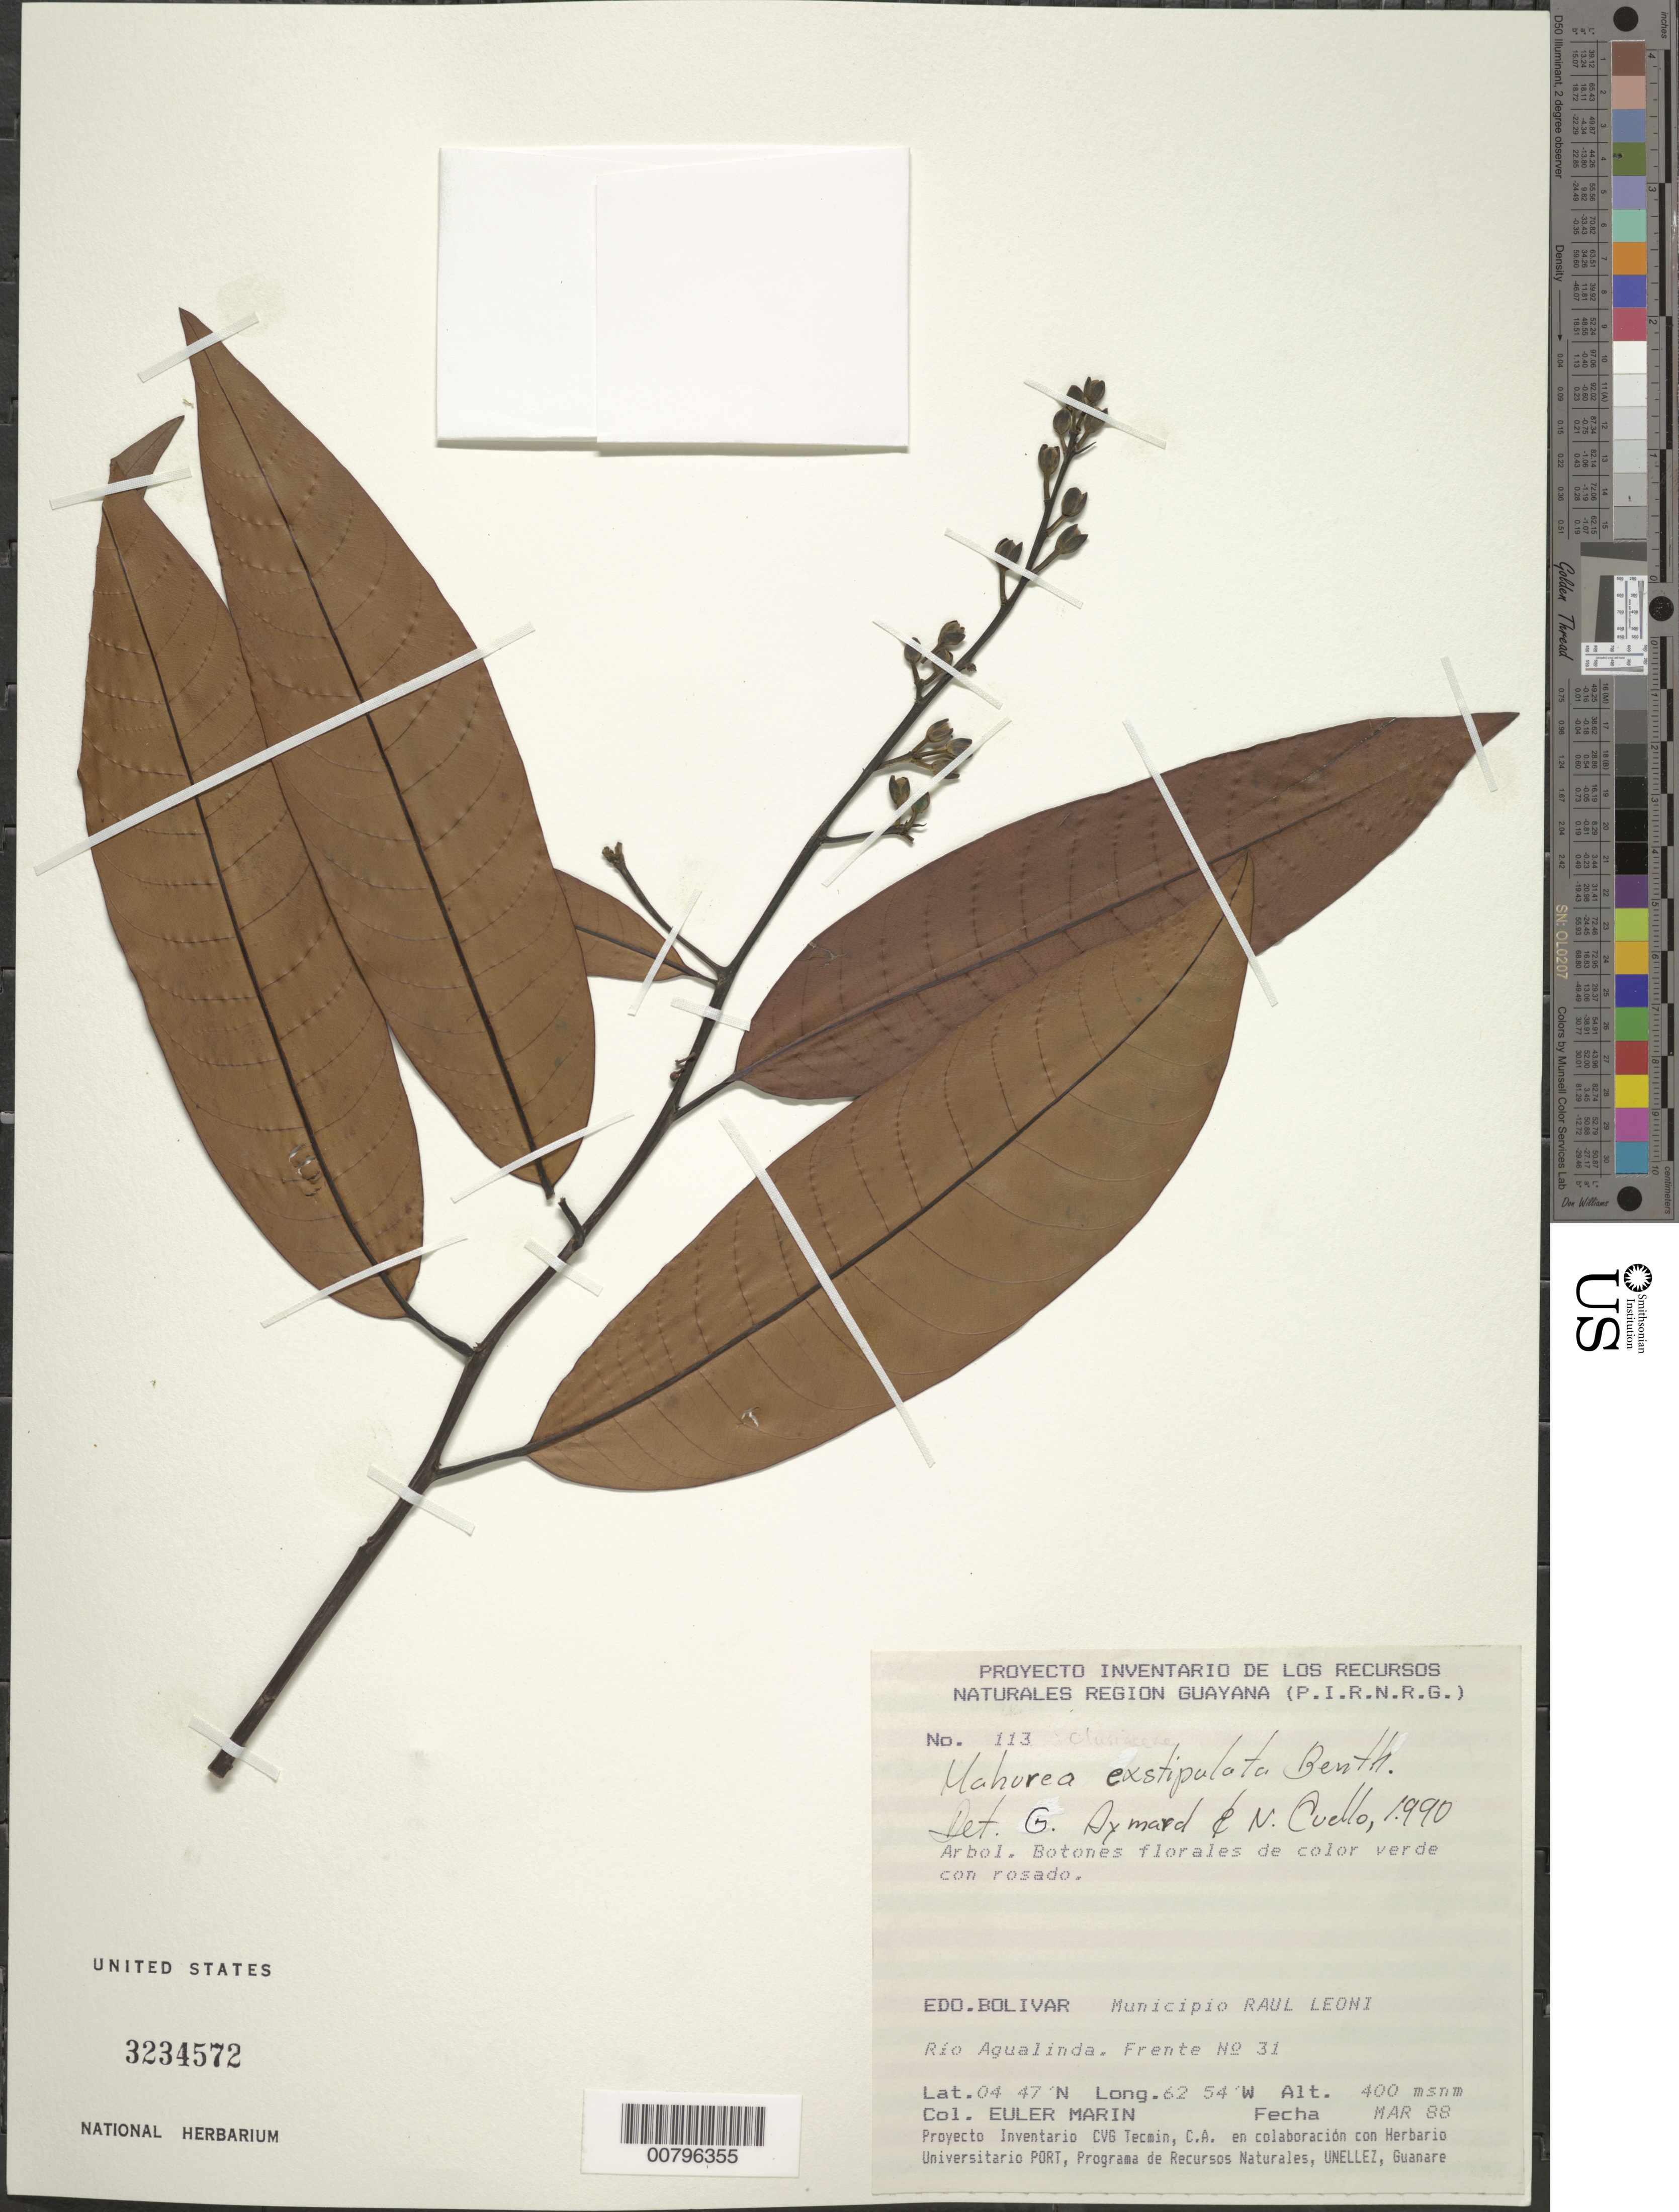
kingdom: Plantae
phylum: Tracheophyta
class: Magnoliopsida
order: Malpighiales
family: Calophyllaceae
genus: Mahurea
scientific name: Mahurea exstipulata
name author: Benth.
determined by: Aymard C., G. A.; Cuello, Nidia L.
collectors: E. Marin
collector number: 113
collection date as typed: Mar-88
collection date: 1988-03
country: Venezuela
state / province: Bolívar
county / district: Angostura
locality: Mun. Raúl Leoni [=Angostura], Rio Agualinda, Frente No. 31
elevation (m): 400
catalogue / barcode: US 3234572